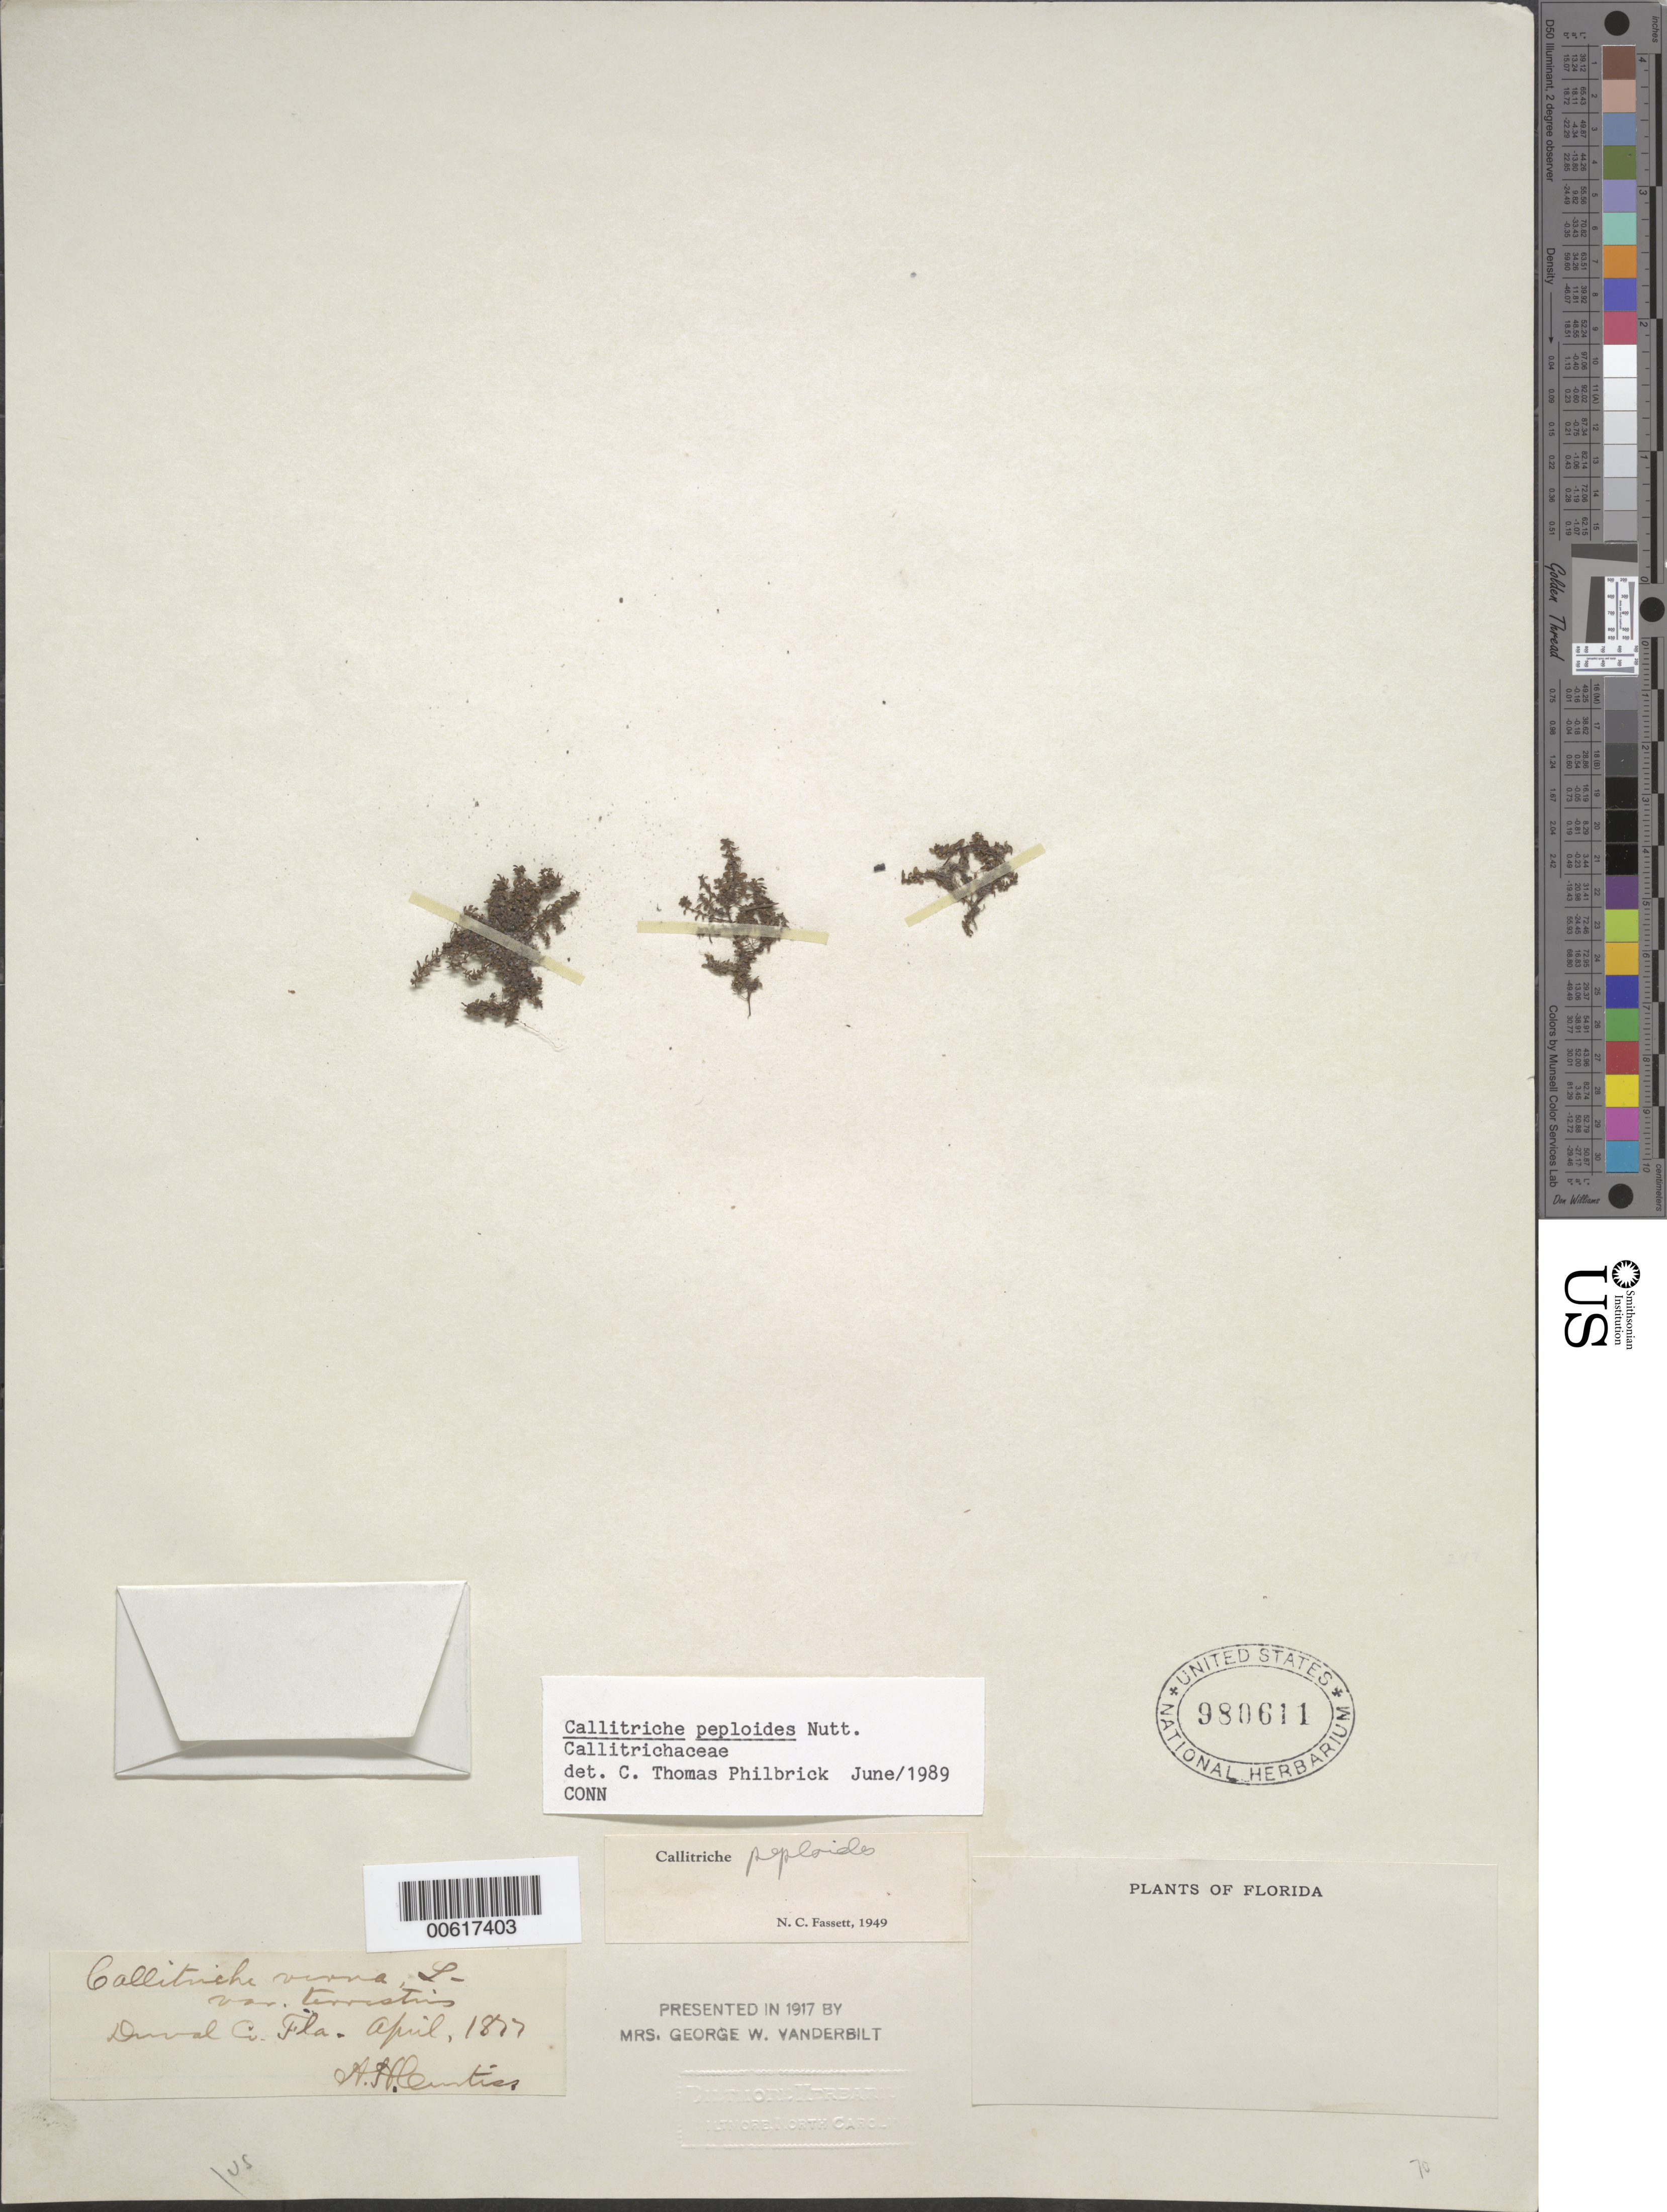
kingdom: Plantae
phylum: Tracheophyta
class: Magnoliopsida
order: Lamiales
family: Plantaginaceae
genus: Callitriche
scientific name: Callitriche peploides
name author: Nutt.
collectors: A. H. Curtiss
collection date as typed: Apr 1877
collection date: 1877-04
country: United States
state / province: Florida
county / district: Duval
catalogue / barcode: US 980661